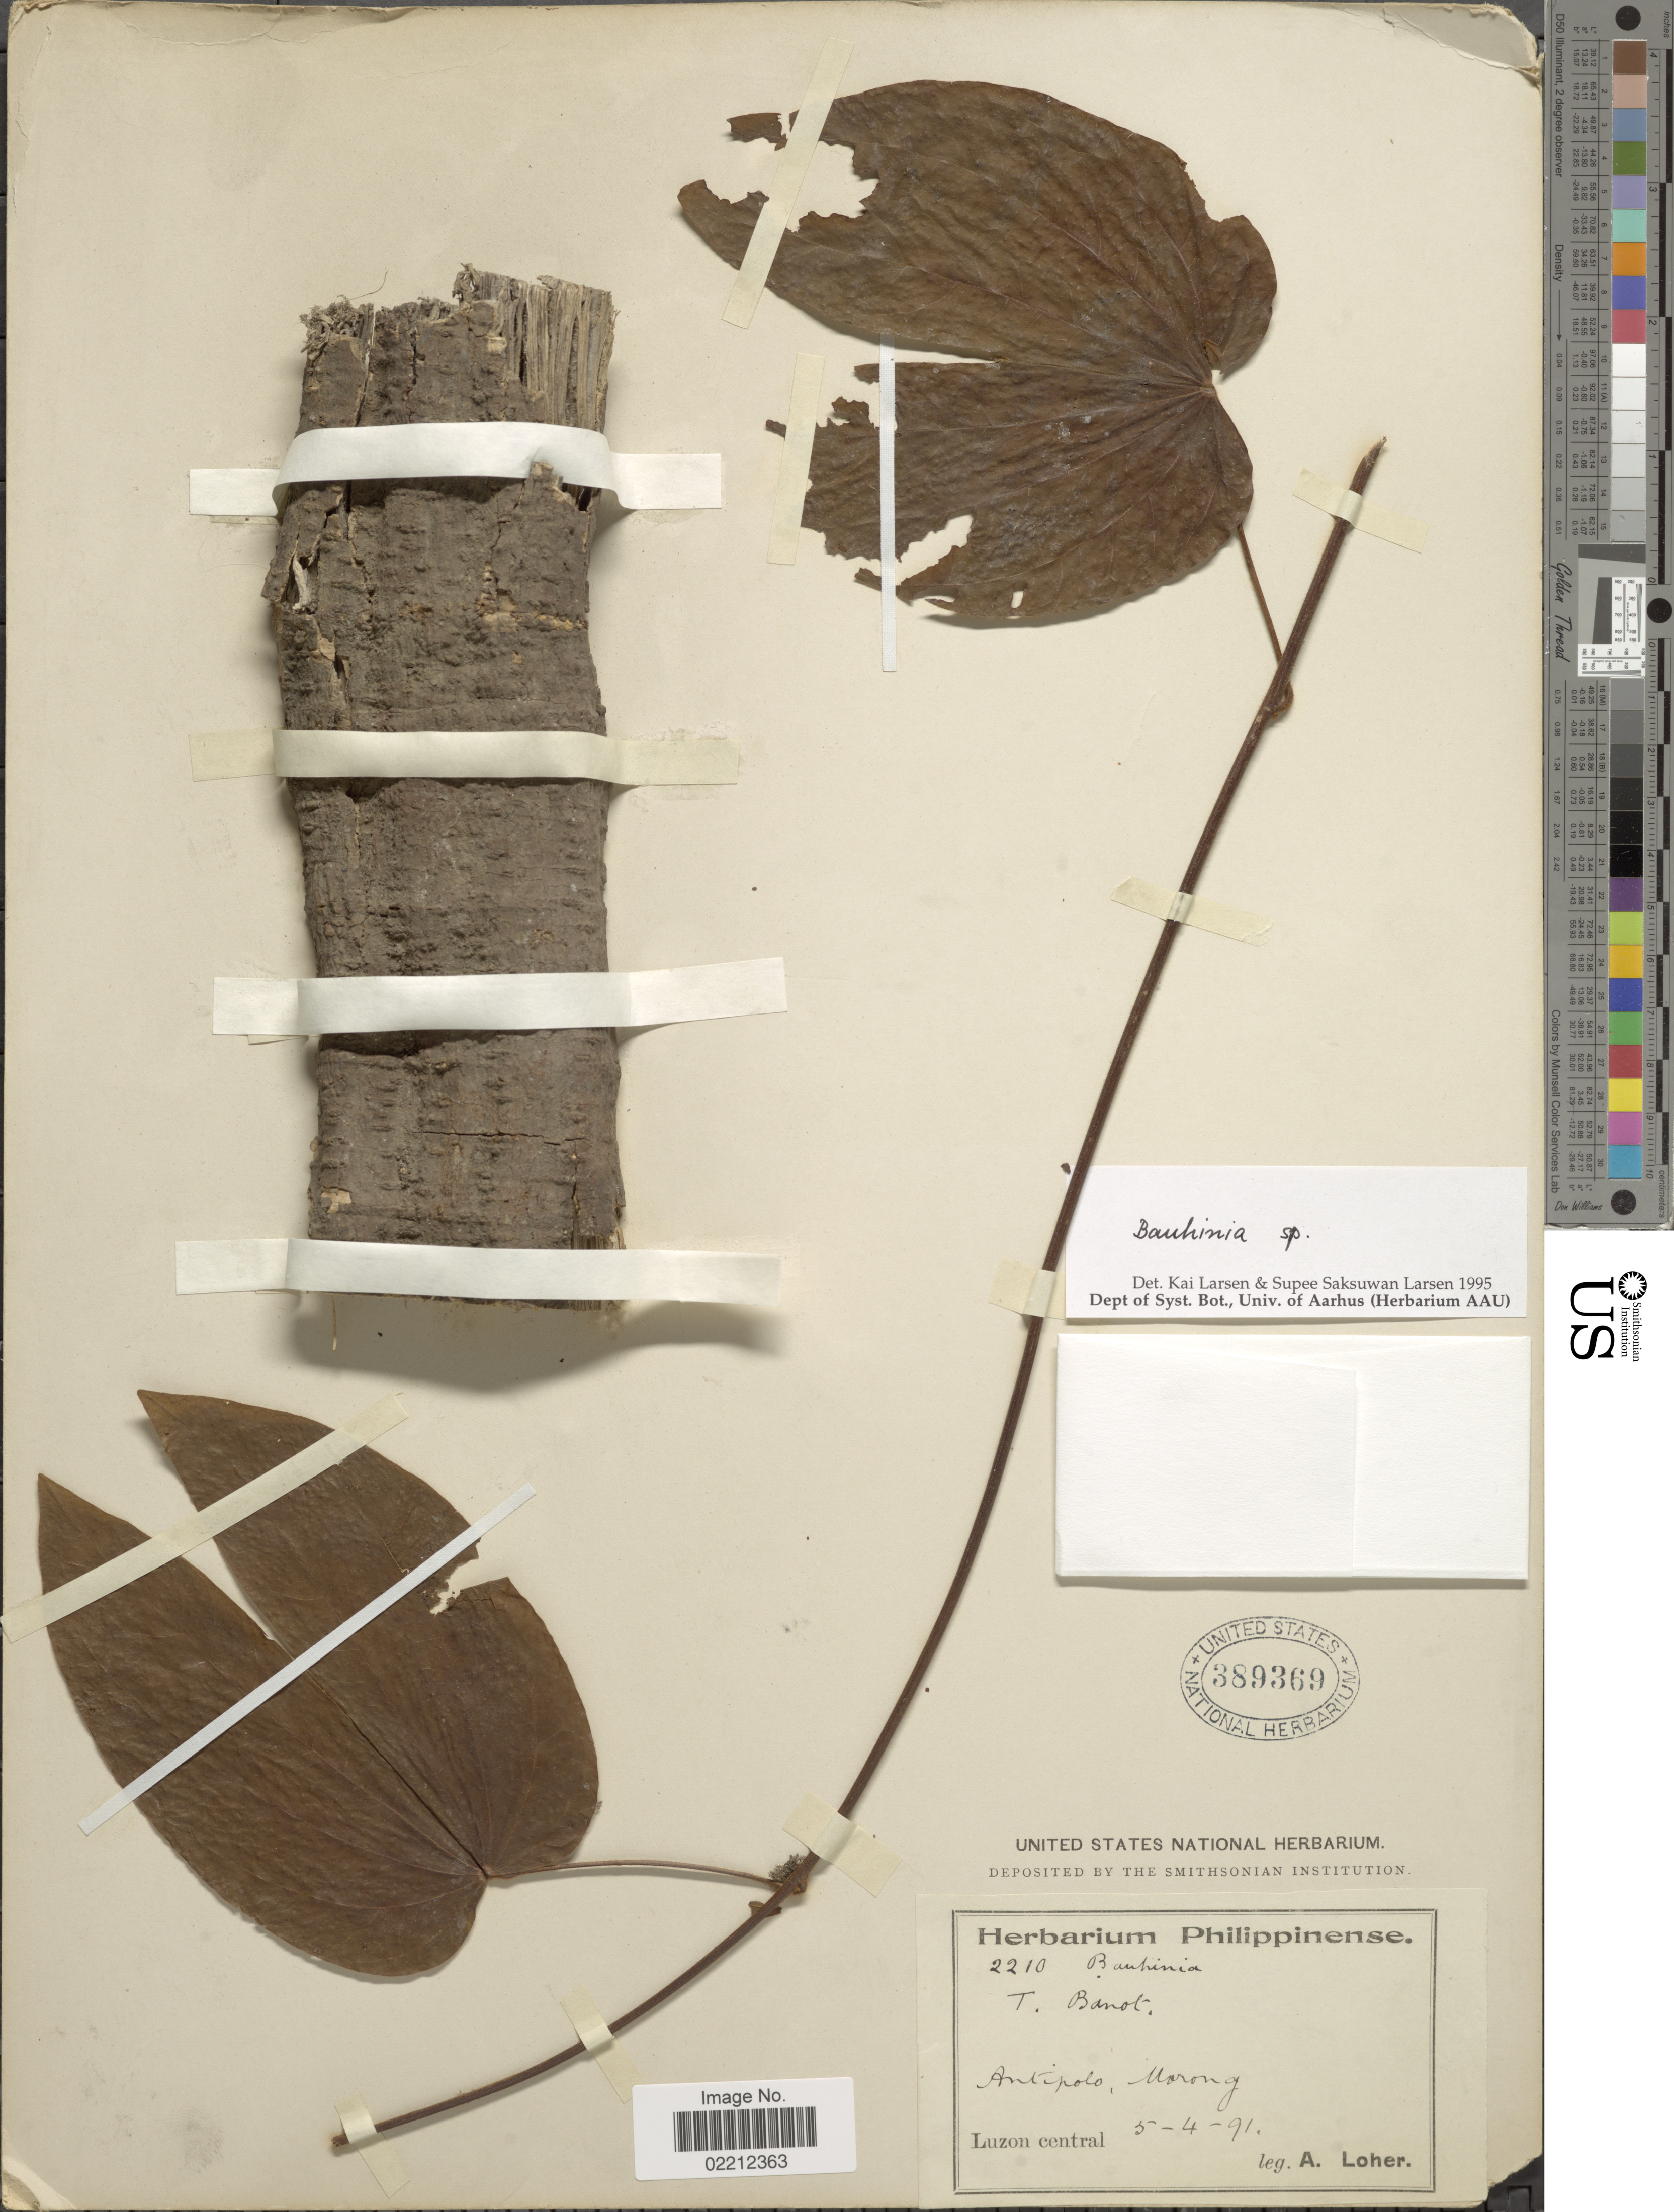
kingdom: Plantae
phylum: Tracheophyta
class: Magnoliopsida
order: Fabales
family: Fabaceae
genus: Bauhinia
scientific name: Bauhinia sp.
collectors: A. Loher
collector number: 2210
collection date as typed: Transcribed d/m/y: 5/4/91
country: Philippines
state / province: Central Luzon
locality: Antipolo, Morong. Luzon Central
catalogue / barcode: US 389369